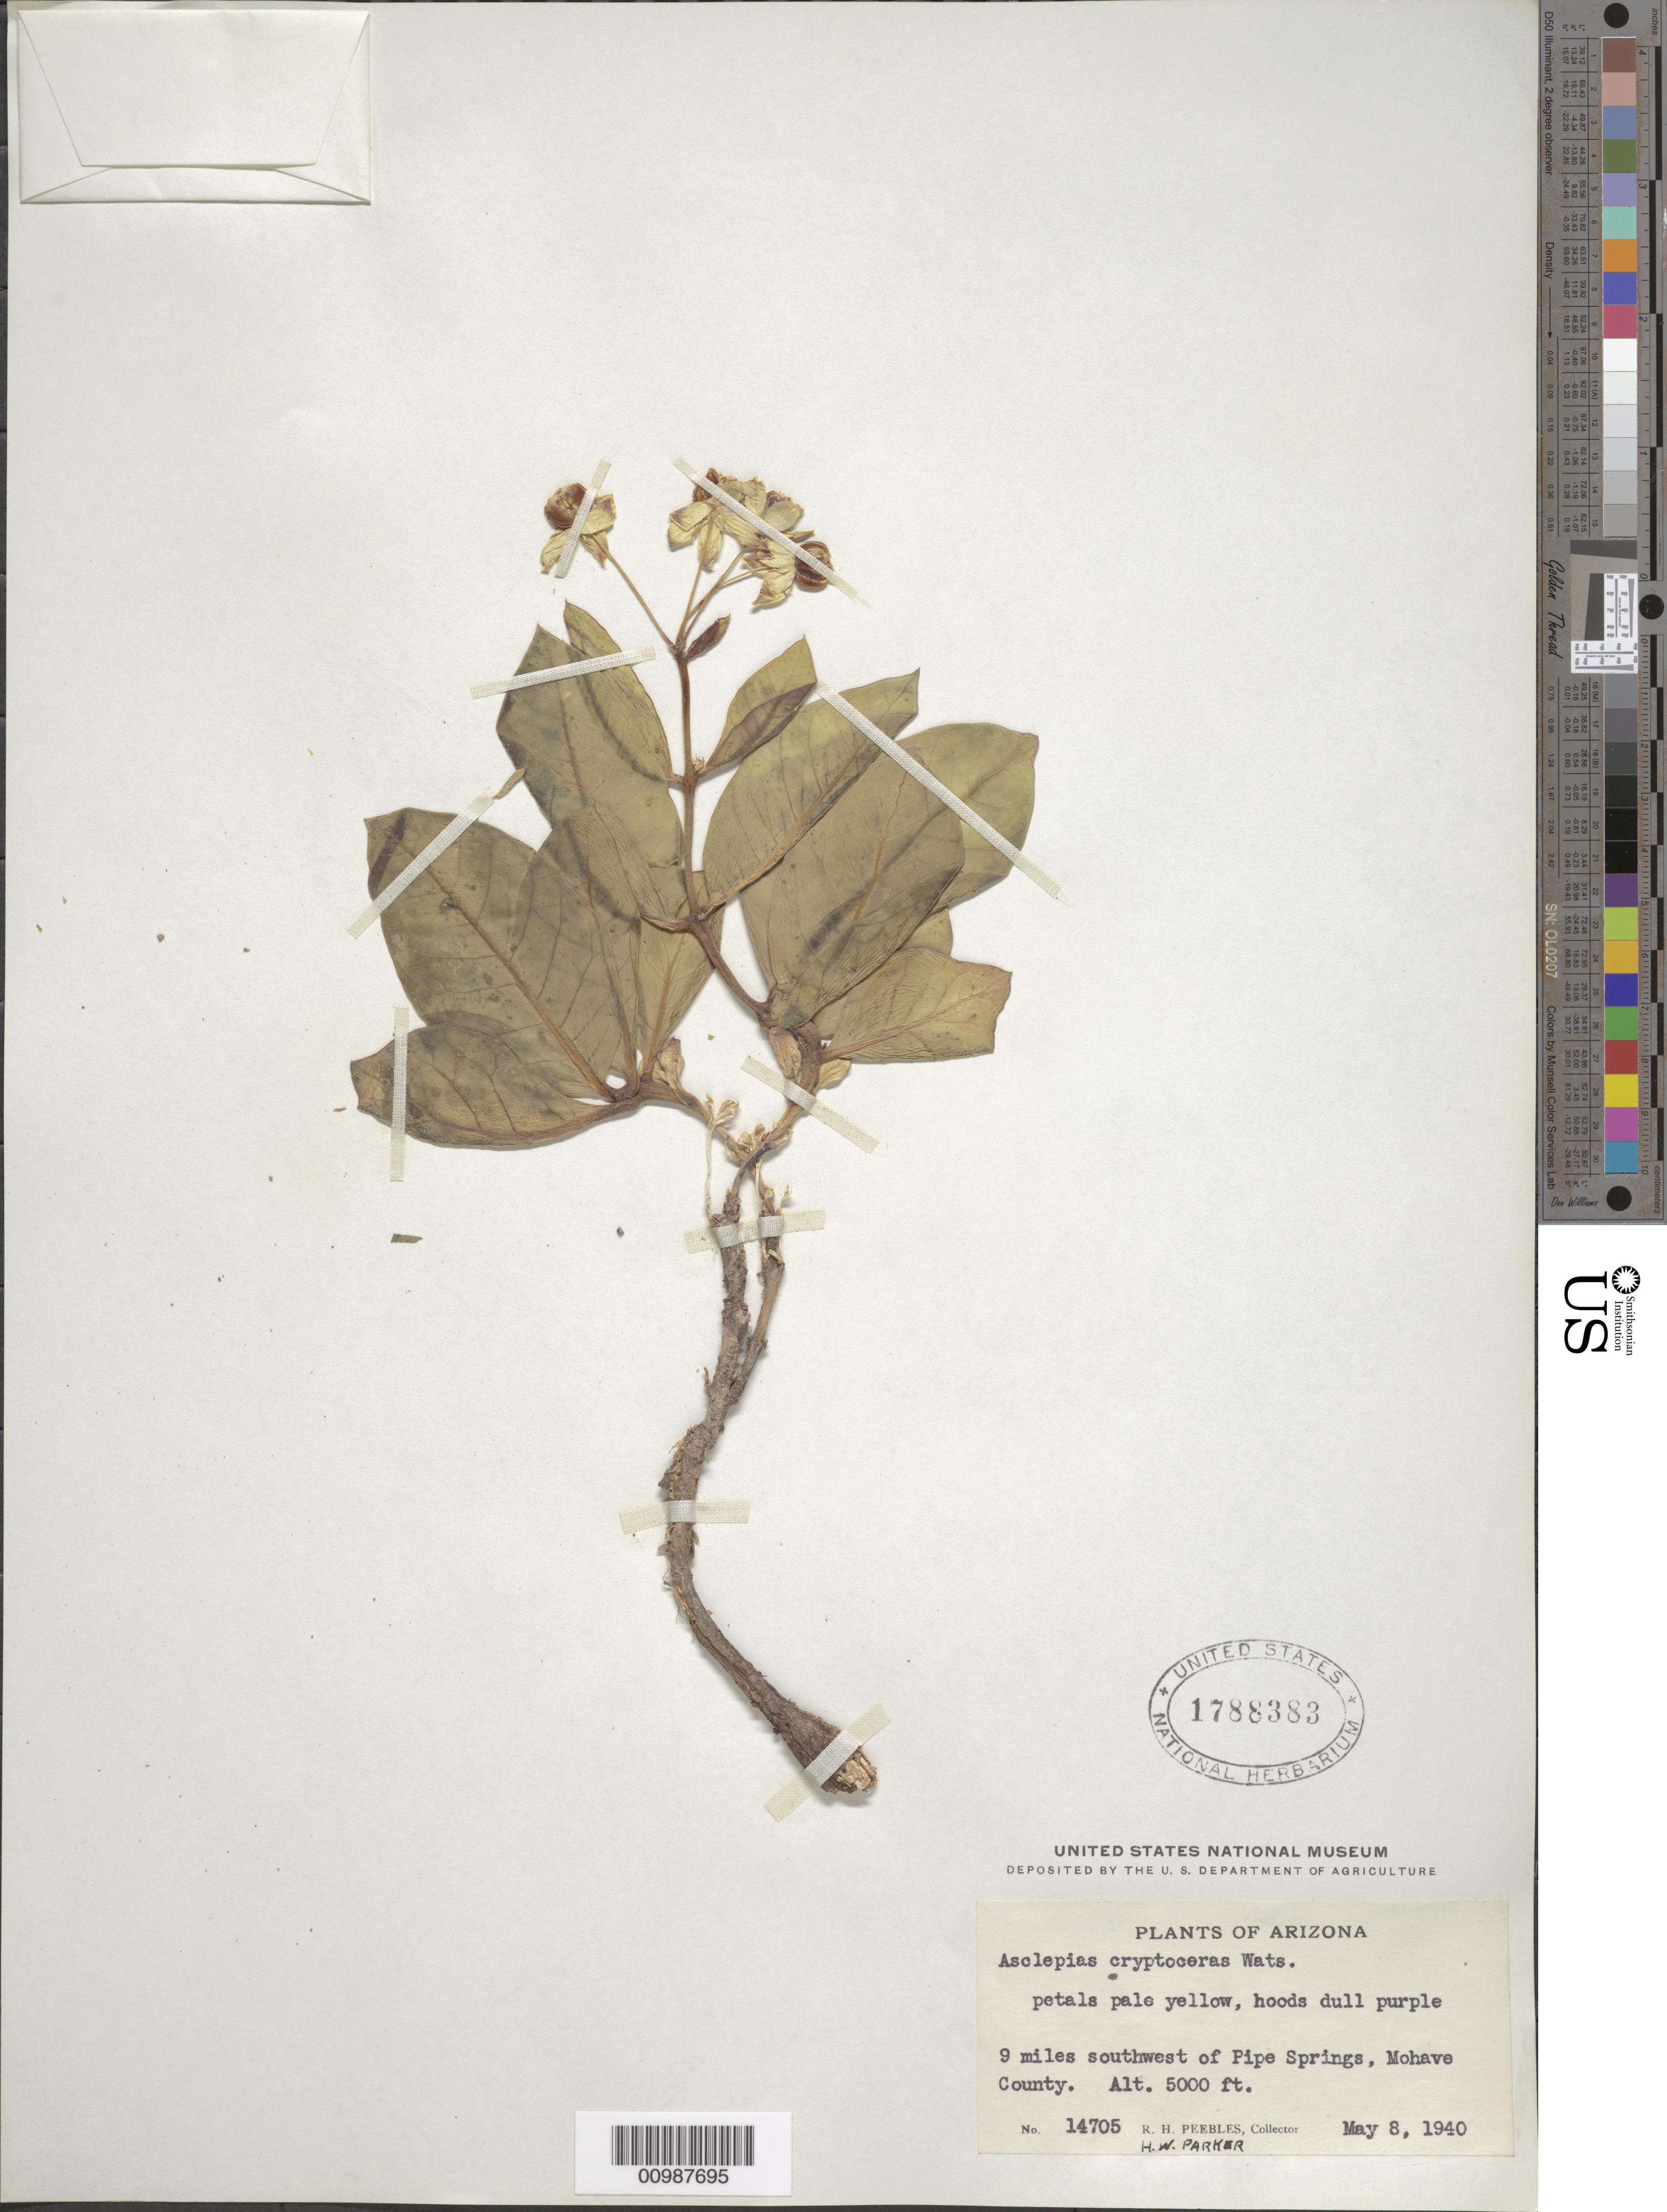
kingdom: Plantae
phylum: Tracheophyta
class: Magnoliopsida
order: Gentianales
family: Apocynaceae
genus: Asclepias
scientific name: Asclepias cryptoceras subsp. cryptoceras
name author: S. Watson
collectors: R. H. Peebles & H. W. Parker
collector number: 14705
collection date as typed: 06 May 1940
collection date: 1940-05-06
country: United States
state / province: Arizona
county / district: Mohave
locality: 9 miles SW of Pipe Springs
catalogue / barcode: US 1788388